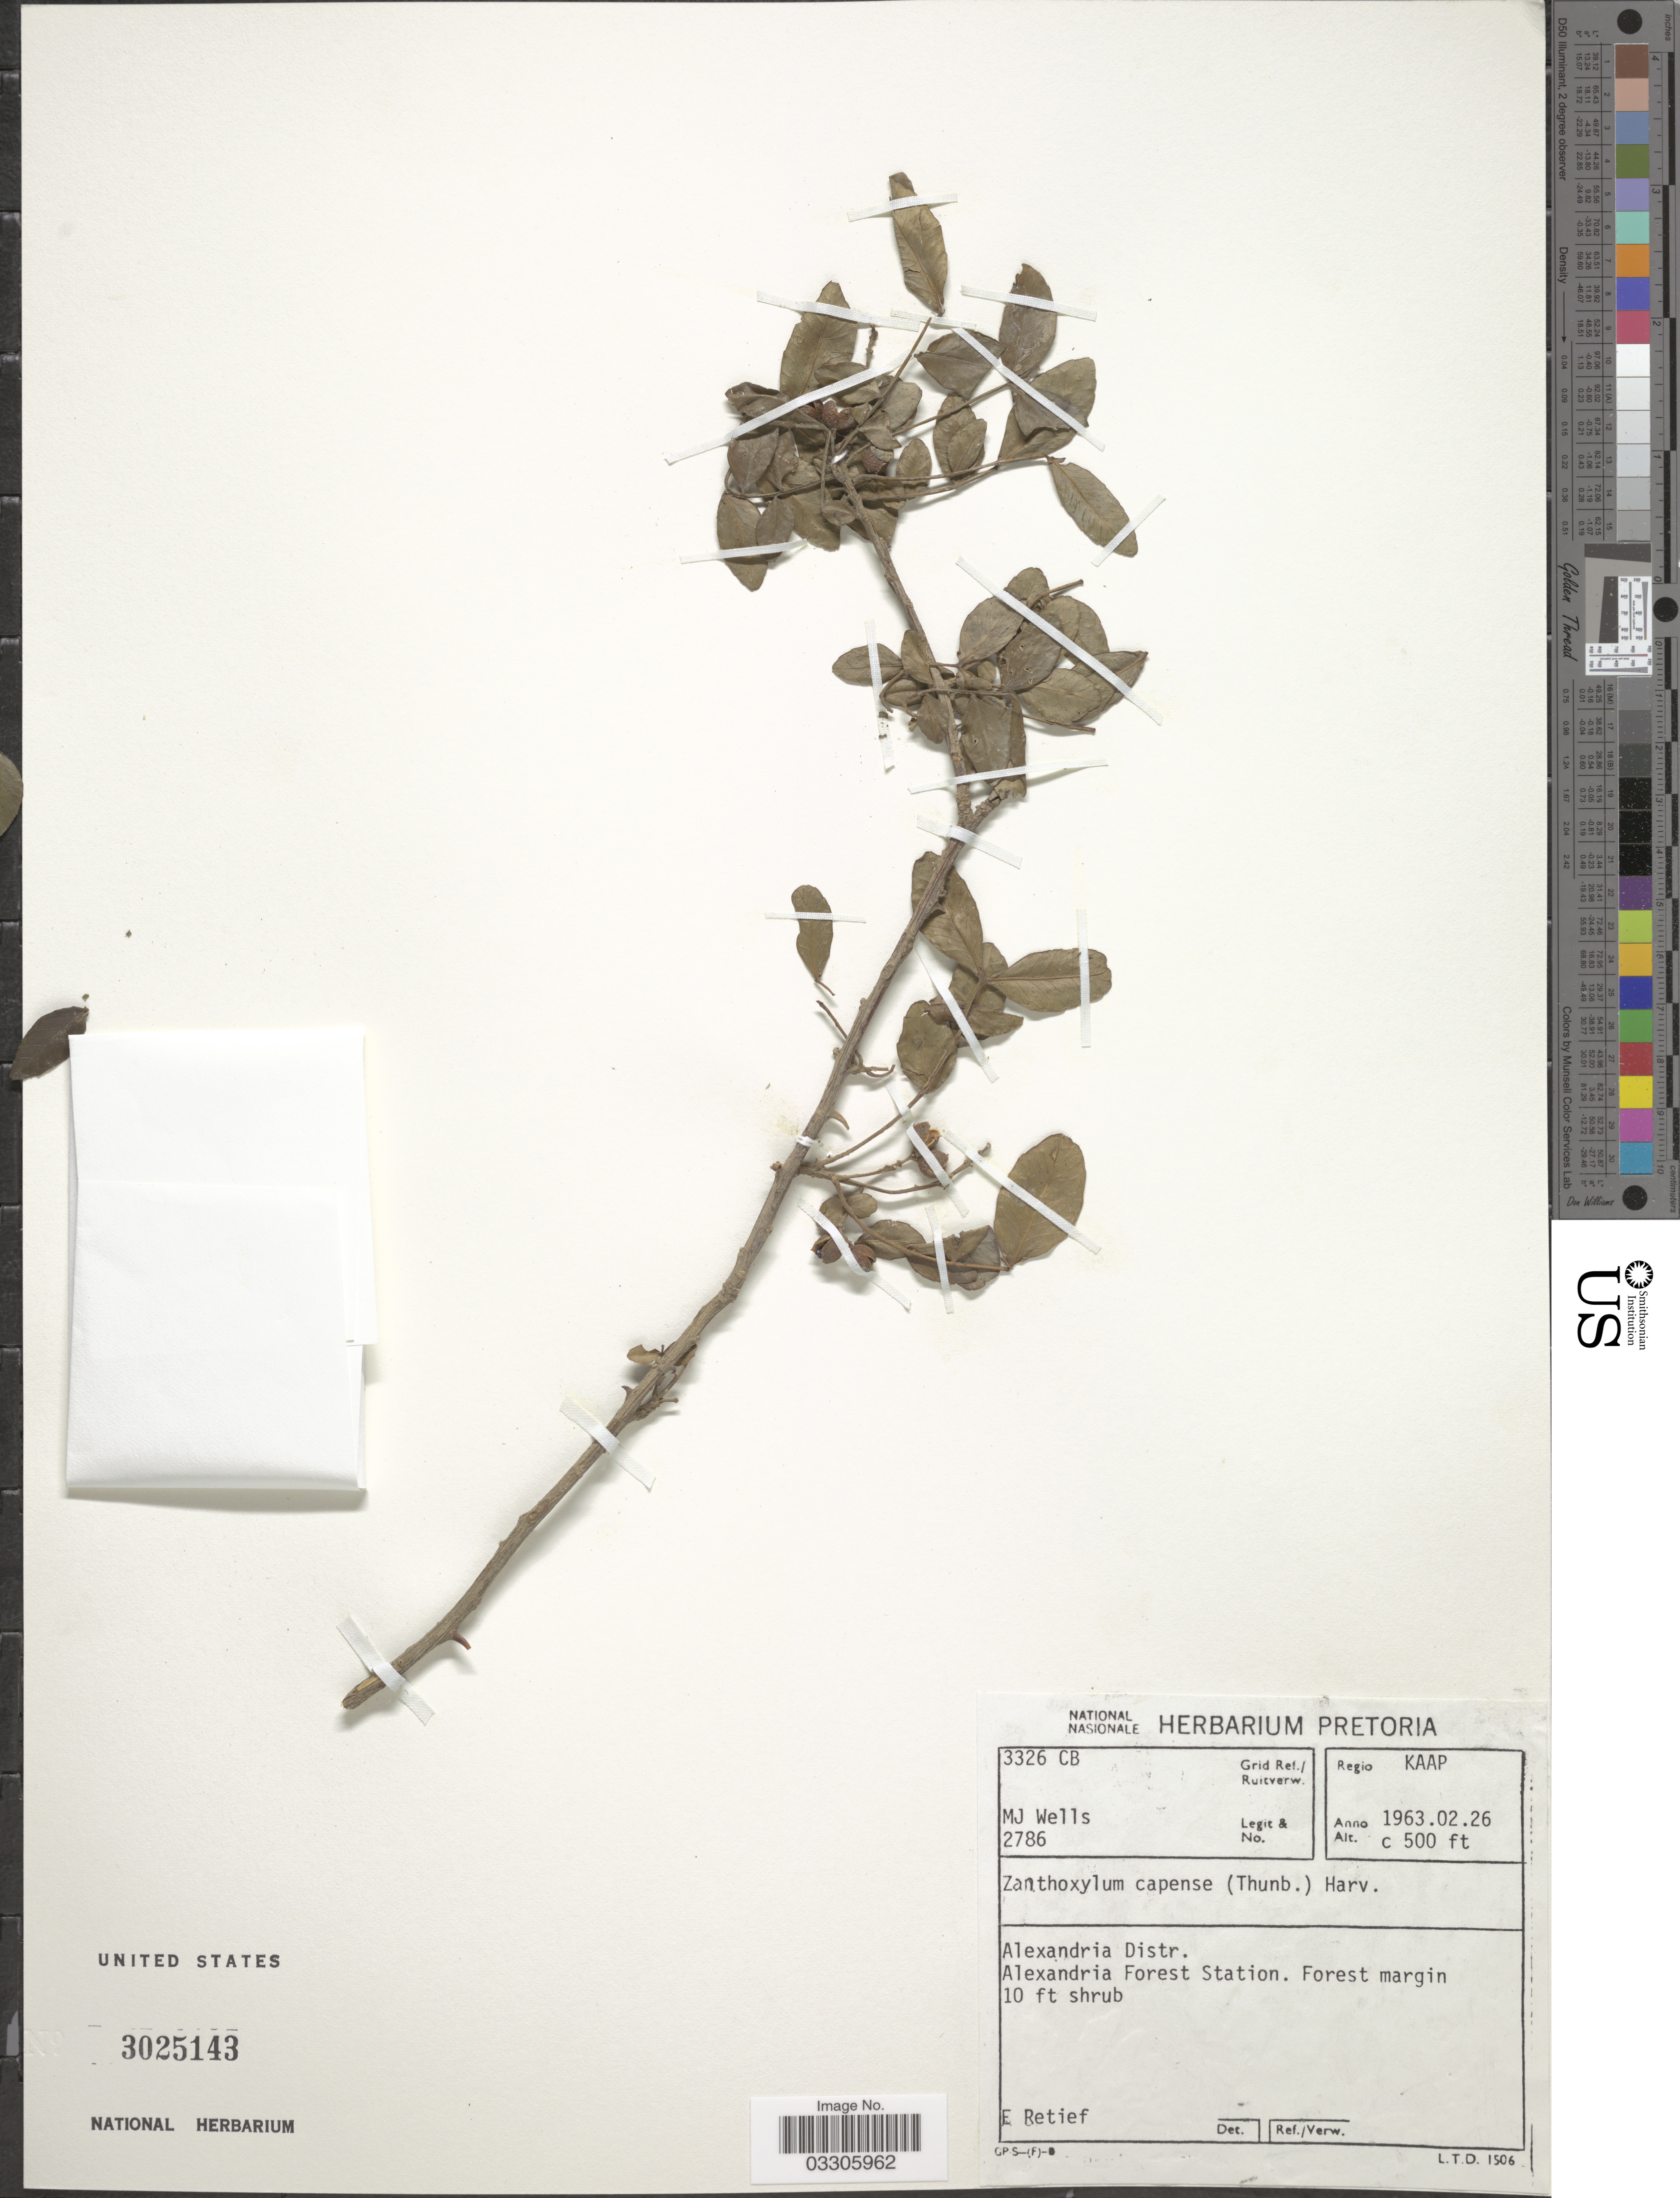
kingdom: Plantae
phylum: Tracheophyta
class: Magnoliopsida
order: Sapindales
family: Rutaceae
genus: Zanthoxylum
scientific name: Zanthoxylum capense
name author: (Thunb.) Harv.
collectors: M. Wells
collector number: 2786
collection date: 1963-02-26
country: South Africa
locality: Grid.Ref./Ruitverw. 3326 CB, Regio Kaap, Alexandria Distr., Alexandria Forest Station.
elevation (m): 152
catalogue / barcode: US 3025143